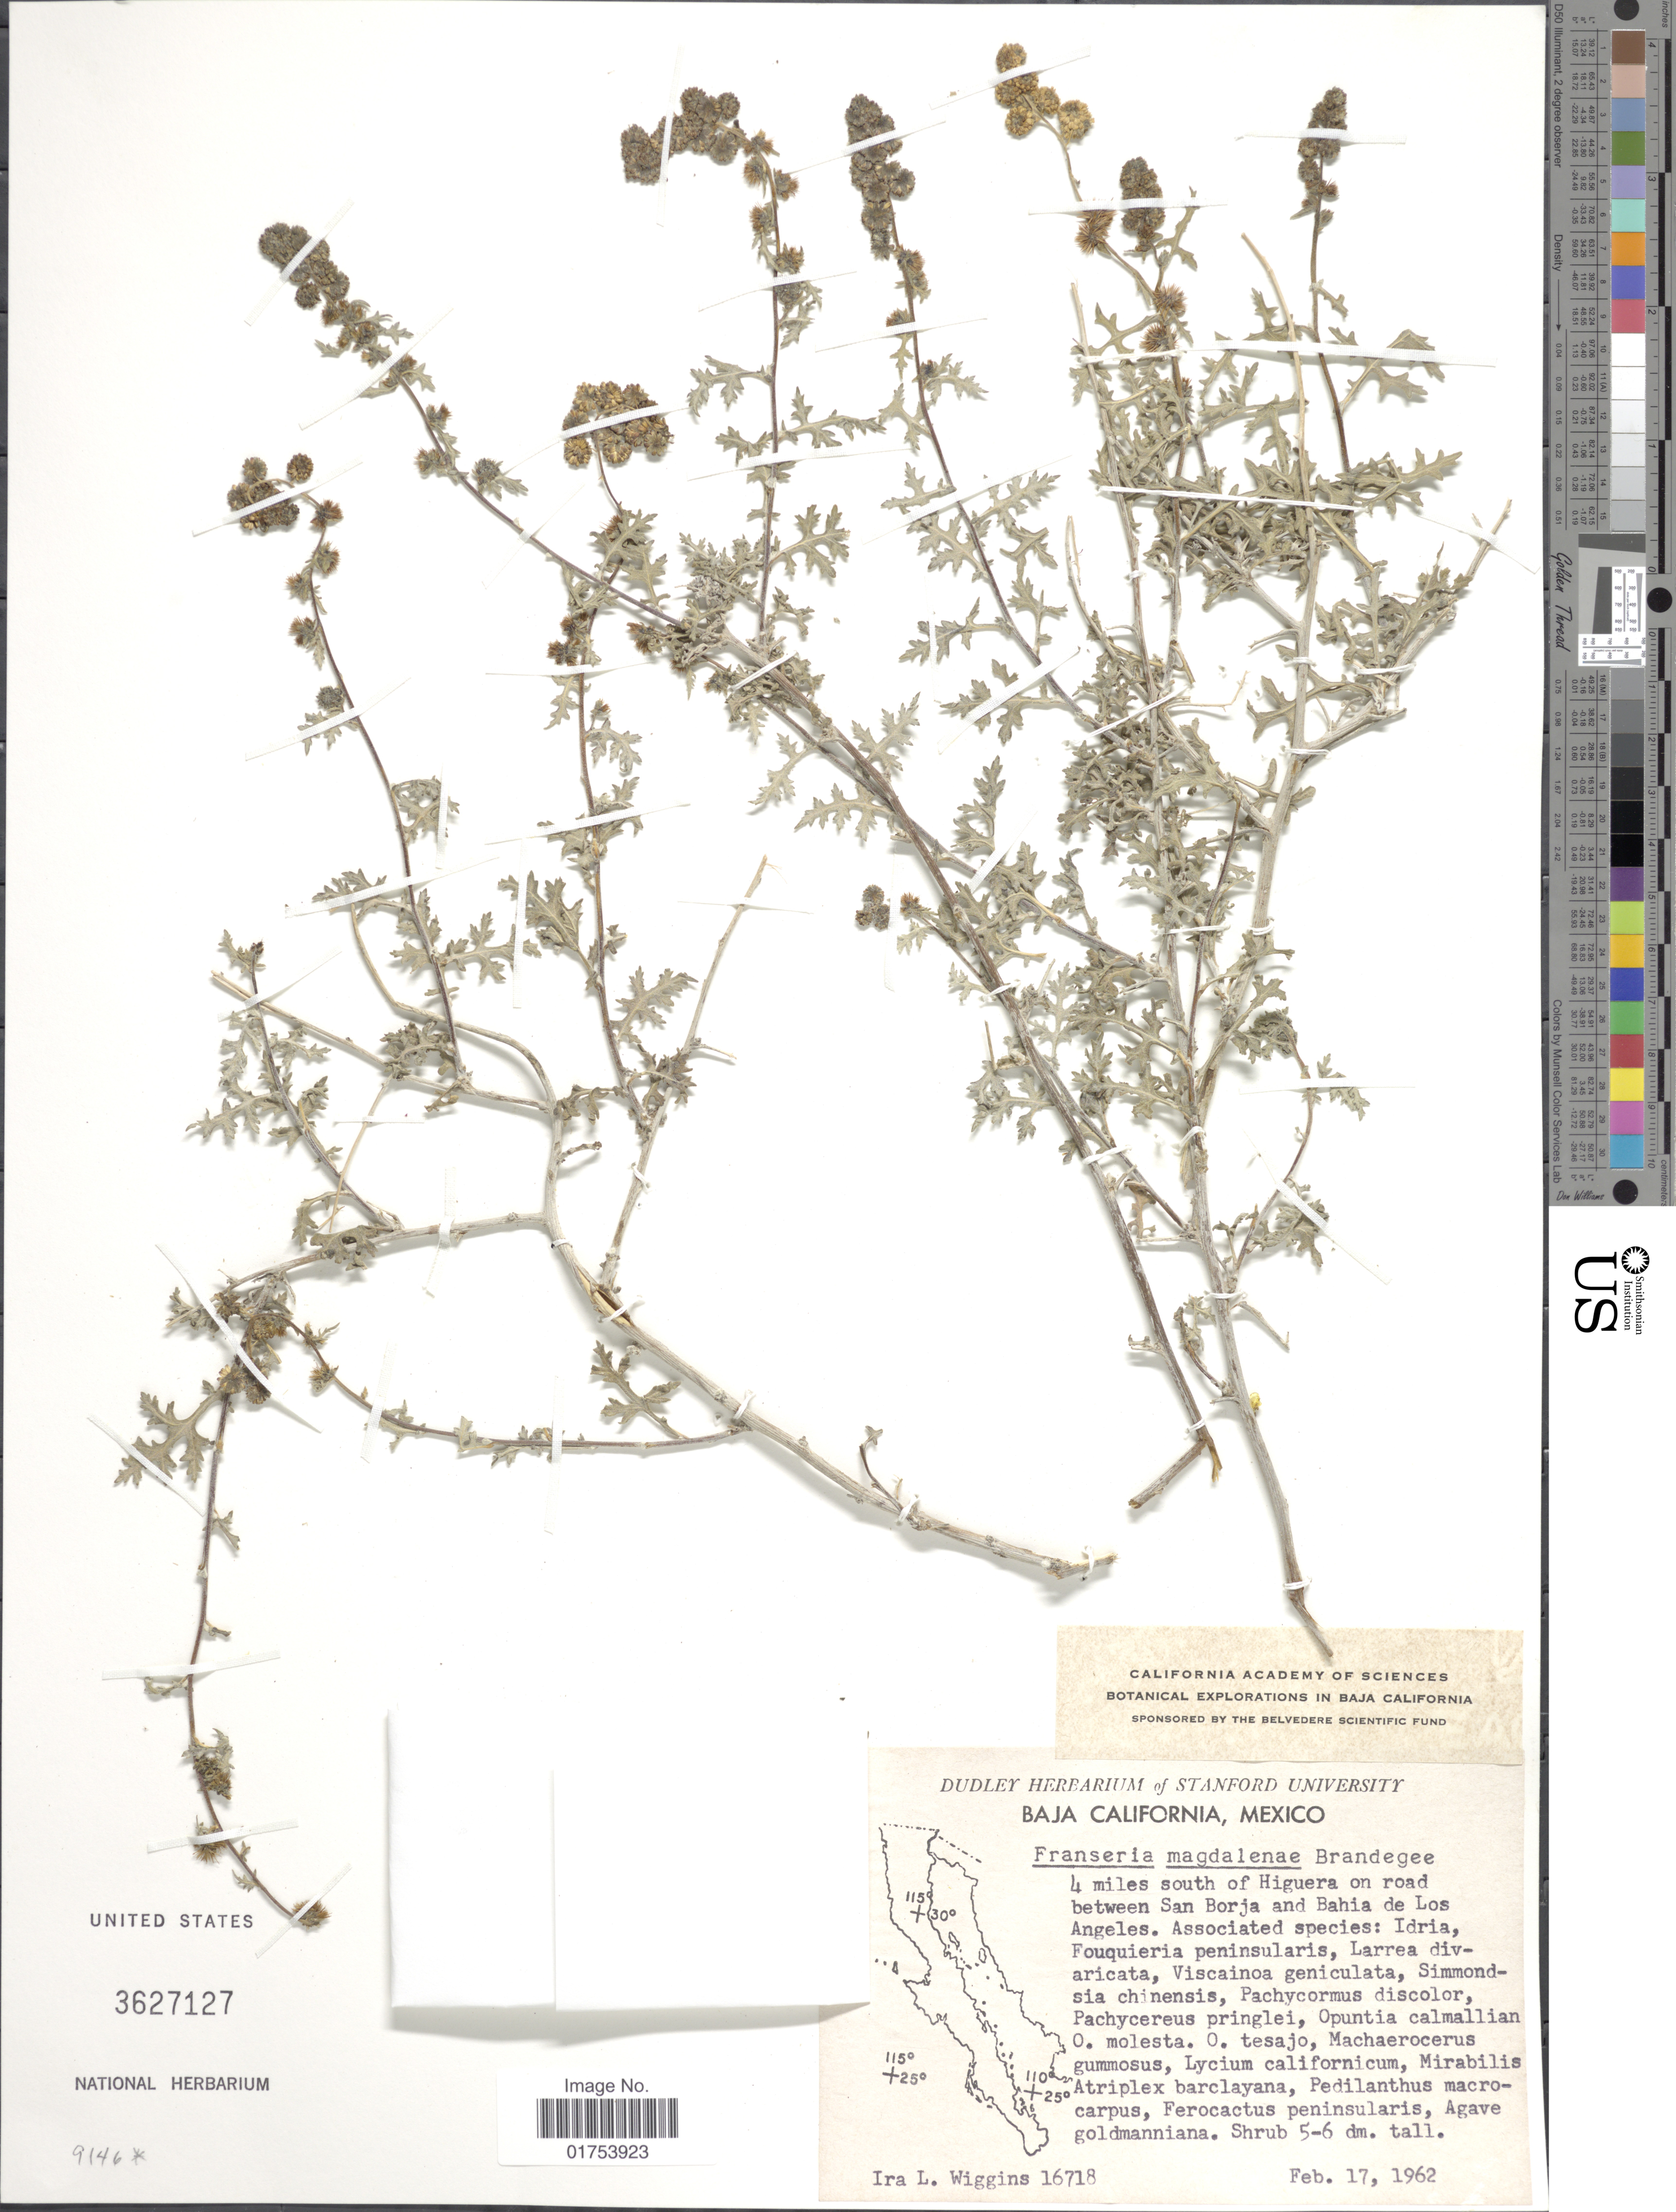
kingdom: Plantae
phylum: Tracheophyta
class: Magnoliopsida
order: Asterales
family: Asteraceae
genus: Ambrosia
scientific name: Ambrosia magdalenae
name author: Brandegee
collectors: I. L. Wiggins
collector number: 16718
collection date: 1962-02-17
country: Mexico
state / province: Baja California Norte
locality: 4 miles south of Higuera on road between San Borja and Bahia de Los Angeles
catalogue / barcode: US 3627127